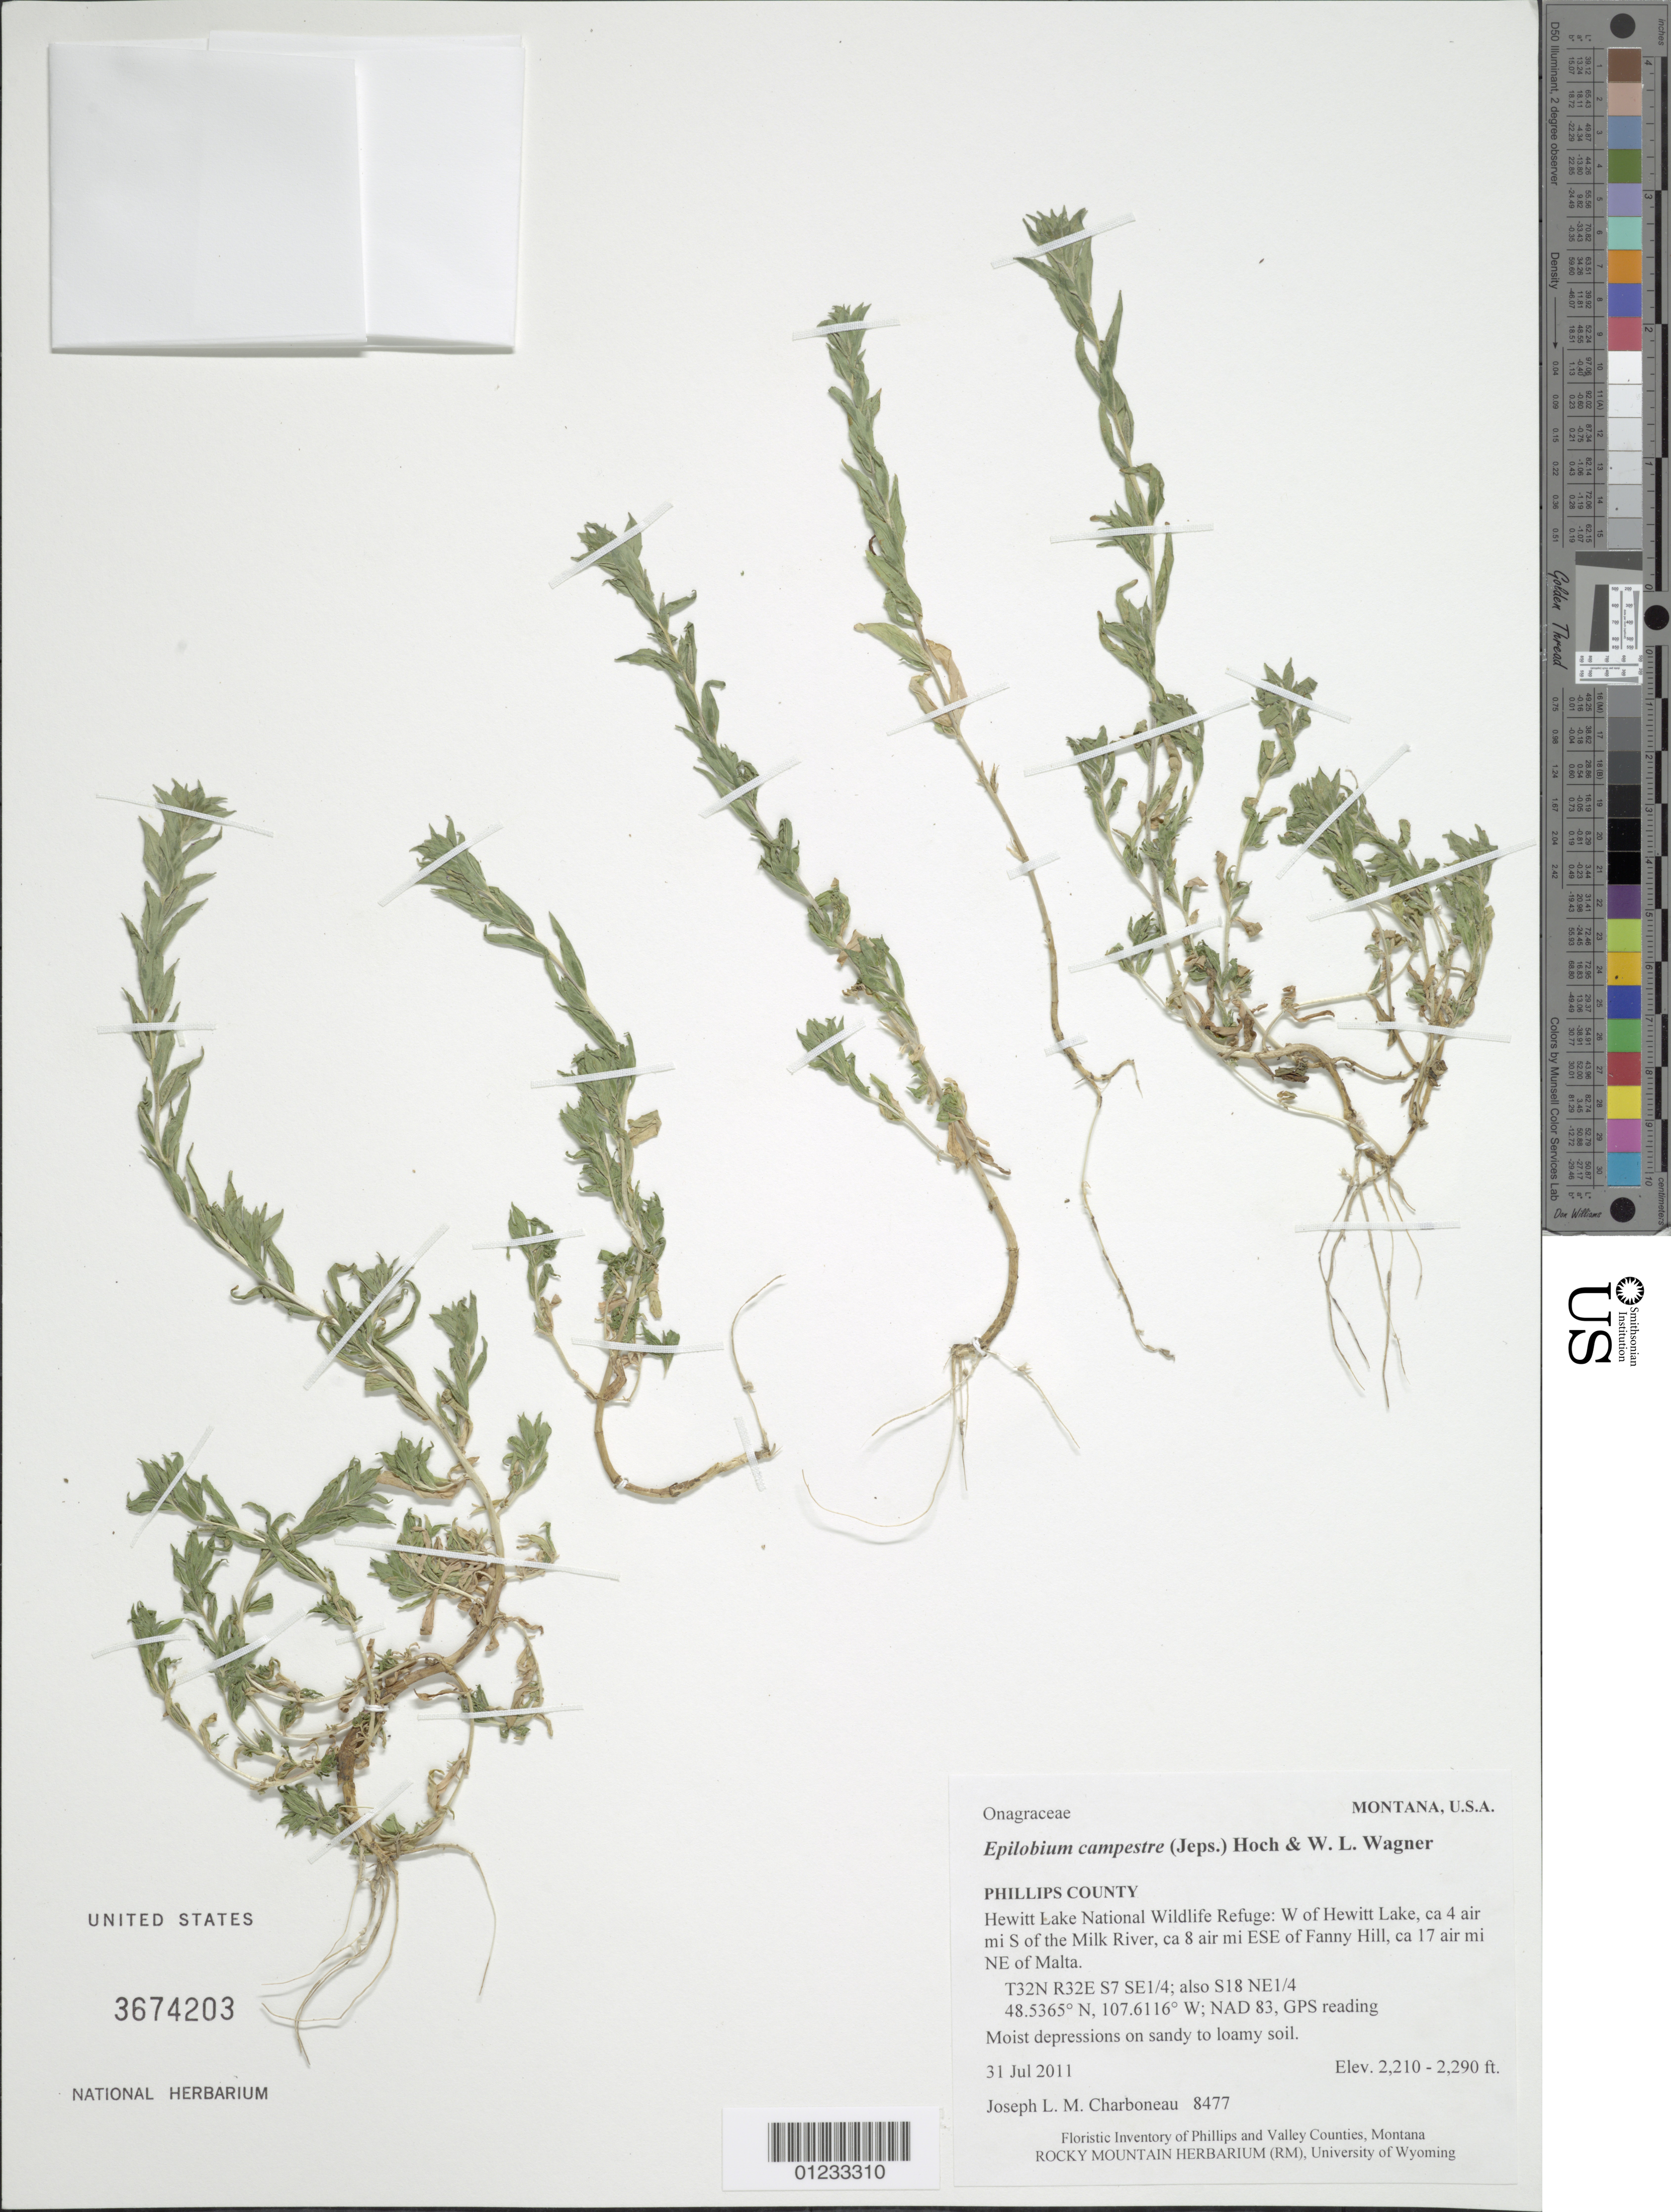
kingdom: Plantae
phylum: Tracheophyta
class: Magnoliopsida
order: Myrtales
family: Onagraceae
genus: Epilobium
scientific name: Epilobium campestre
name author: (Jeps.) Hoch & W.L. Wagner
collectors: J. L. M. Charboneau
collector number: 8477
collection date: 2007-07-30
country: United States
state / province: Montana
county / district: Phillips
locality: Hewitt Lake National Wildlife Refuge: W of Hewitt Lake, ca 4 air mi S of the Milk River, ca 8 air mi ESE of Fanny Hill, ca 17 air mi NE of Malta. T32N R32E S7 SE1/4; also S18 NE1/4 Landowner: USF&WS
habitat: Moist depressions on sandy to loamy soil.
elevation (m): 674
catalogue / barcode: US 3674203